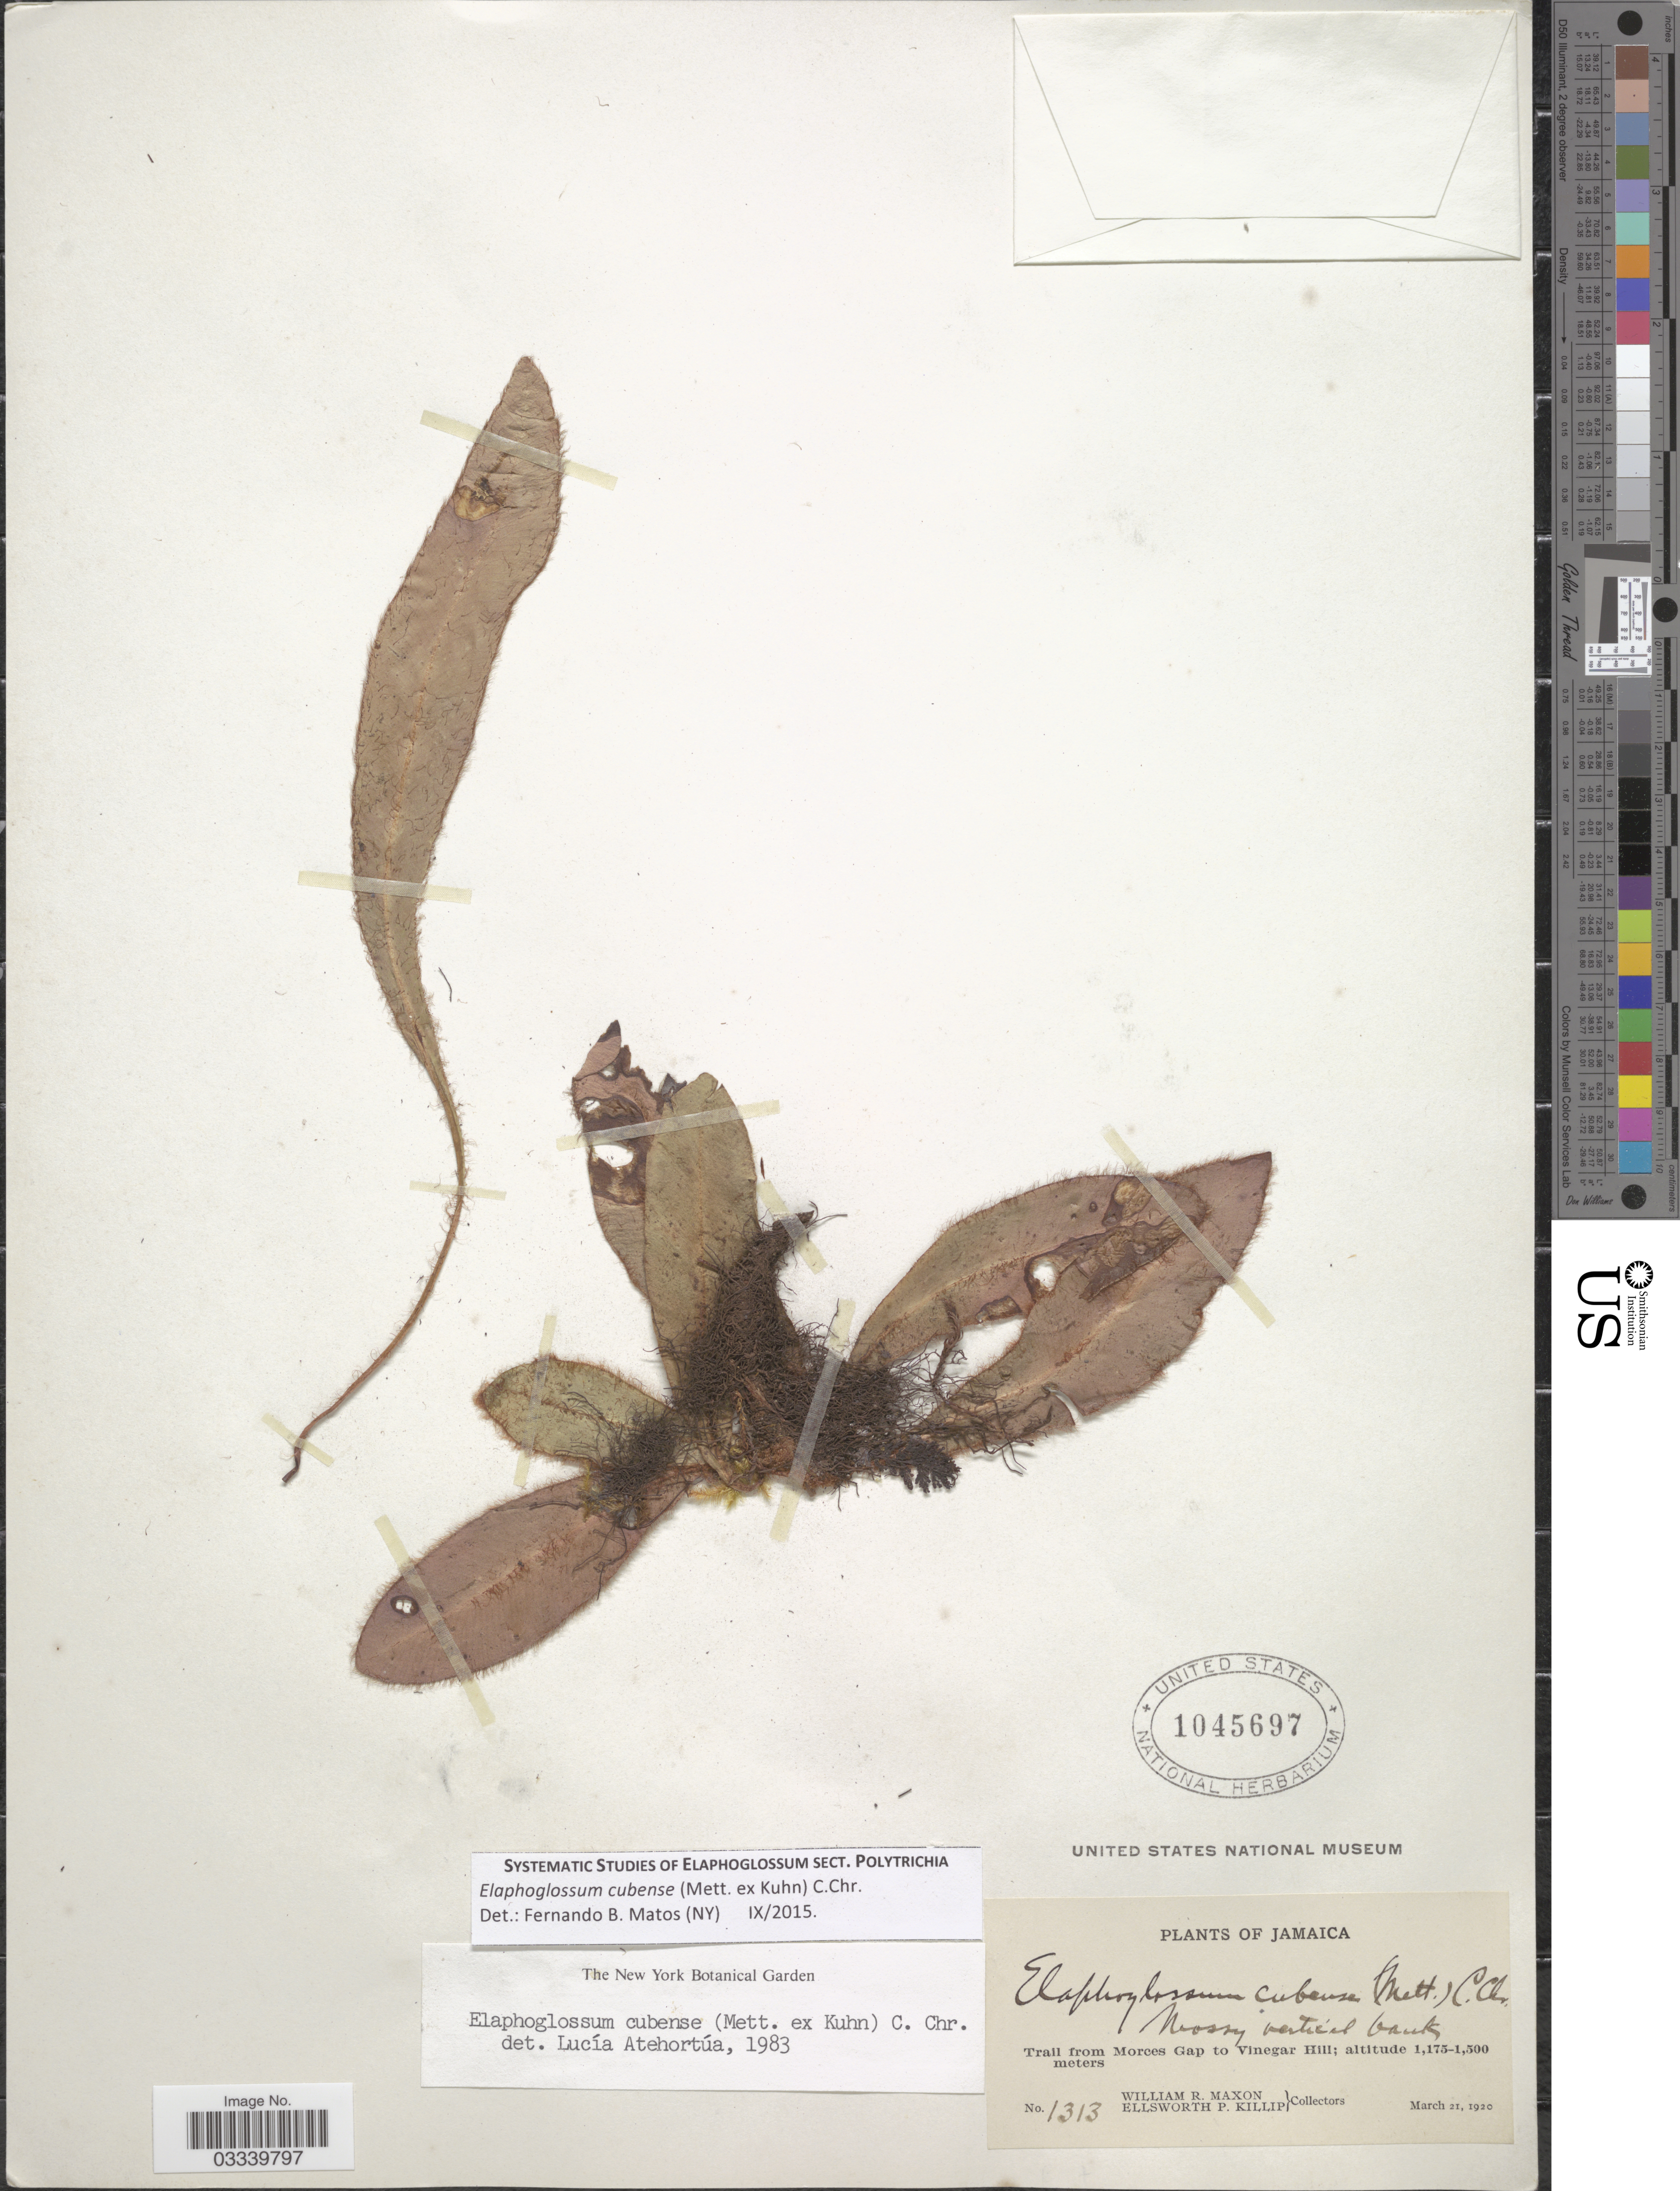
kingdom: Plantae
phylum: Tracheophyta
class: Polypodiopsida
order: Polypodiales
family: Dryopteridaceae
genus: Elaphoglossum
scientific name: Elaphoglossum cubense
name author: (Mett. ex Kuhn) C. Chr.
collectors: W. R. Maxon & E. P. Killip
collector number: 1313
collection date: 1920-03-21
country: Jamaica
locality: Trail from Morces Gap to Vinegar Hill.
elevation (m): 1175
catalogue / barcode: US 1045697